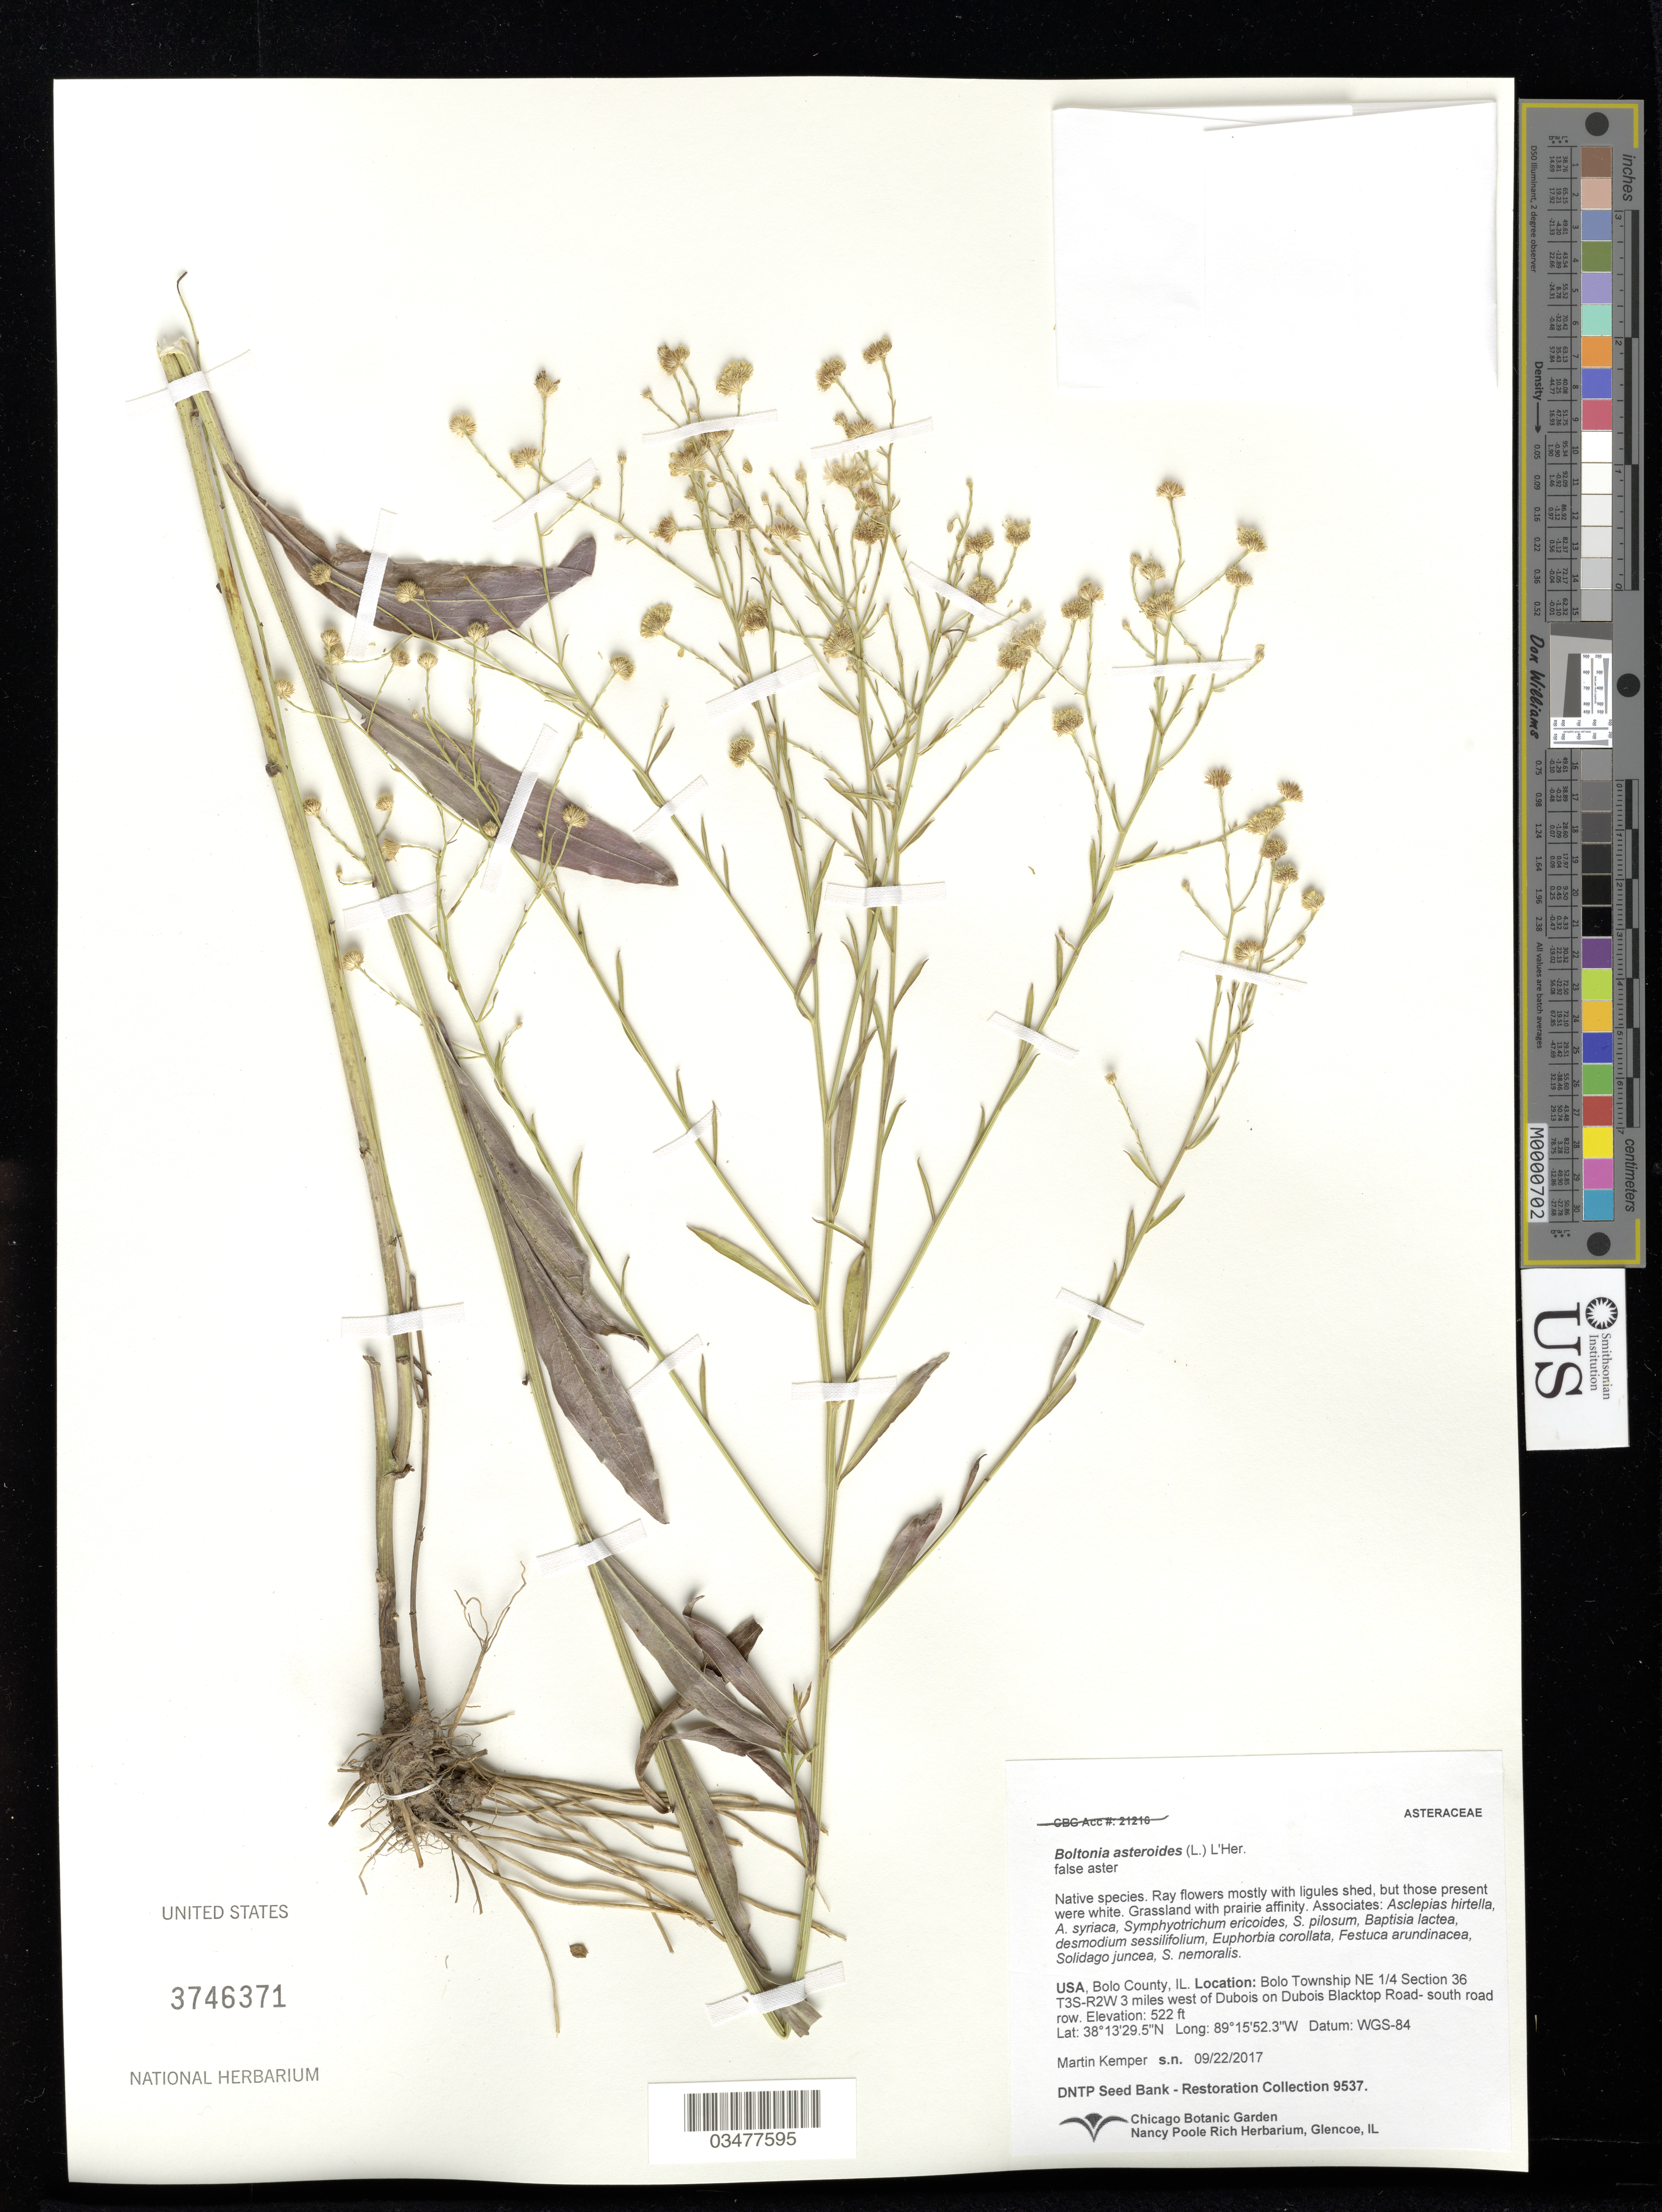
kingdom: Plantae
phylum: Tracheophyta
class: Magnoliopsida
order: Asterales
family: Asteraceae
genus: Boltonia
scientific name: Boltonia asteroides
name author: (L.) L'Hér.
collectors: M. Kemper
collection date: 2017-09-22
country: United States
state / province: Illinois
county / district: Bolo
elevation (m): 159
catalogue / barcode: US 3746371